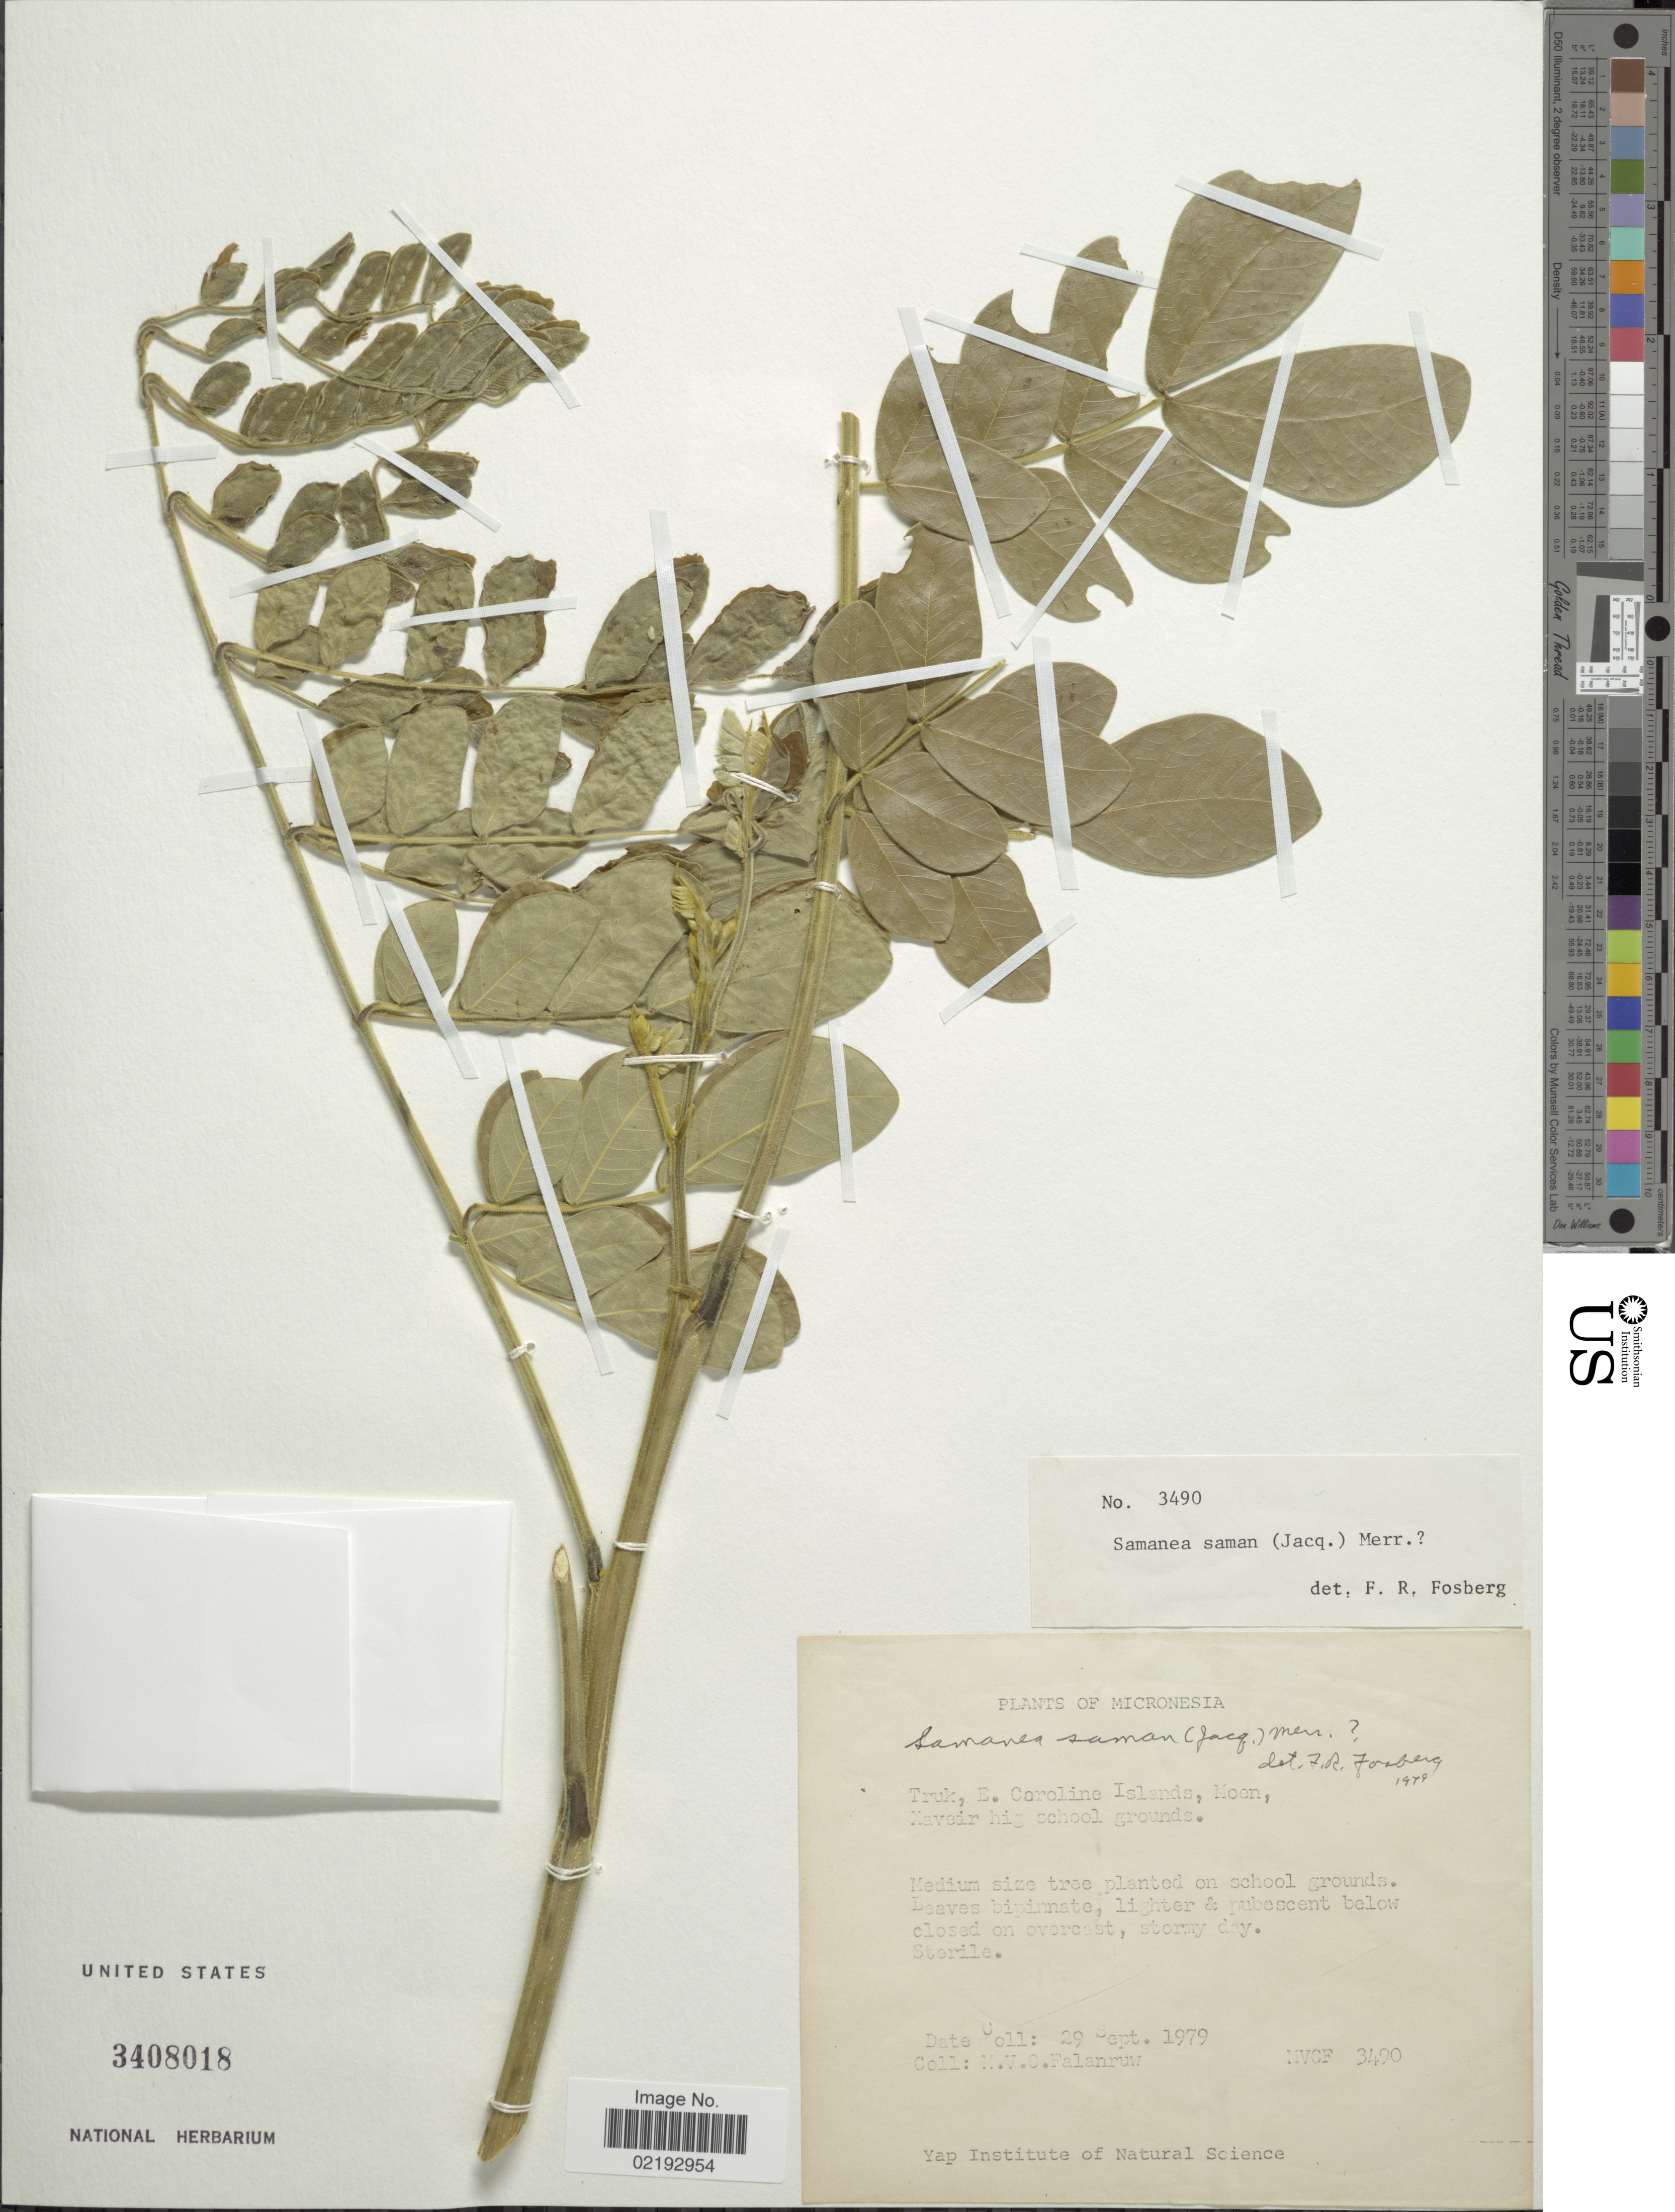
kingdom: Plantae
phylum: Tracheophyta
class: Magnoliopsida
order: Fabales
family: Fabaceae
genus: Samanea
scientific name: Samanea saman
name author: (Jacq.) Merr.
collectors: M. V. Falanruw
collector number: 3490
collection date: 1979-09-29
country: Micronesia, Federated States of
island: Moen [Wono]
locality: Truk, E. Caroline Islands, Moen, Xaveir hig school grounds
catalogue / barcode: US 3408018